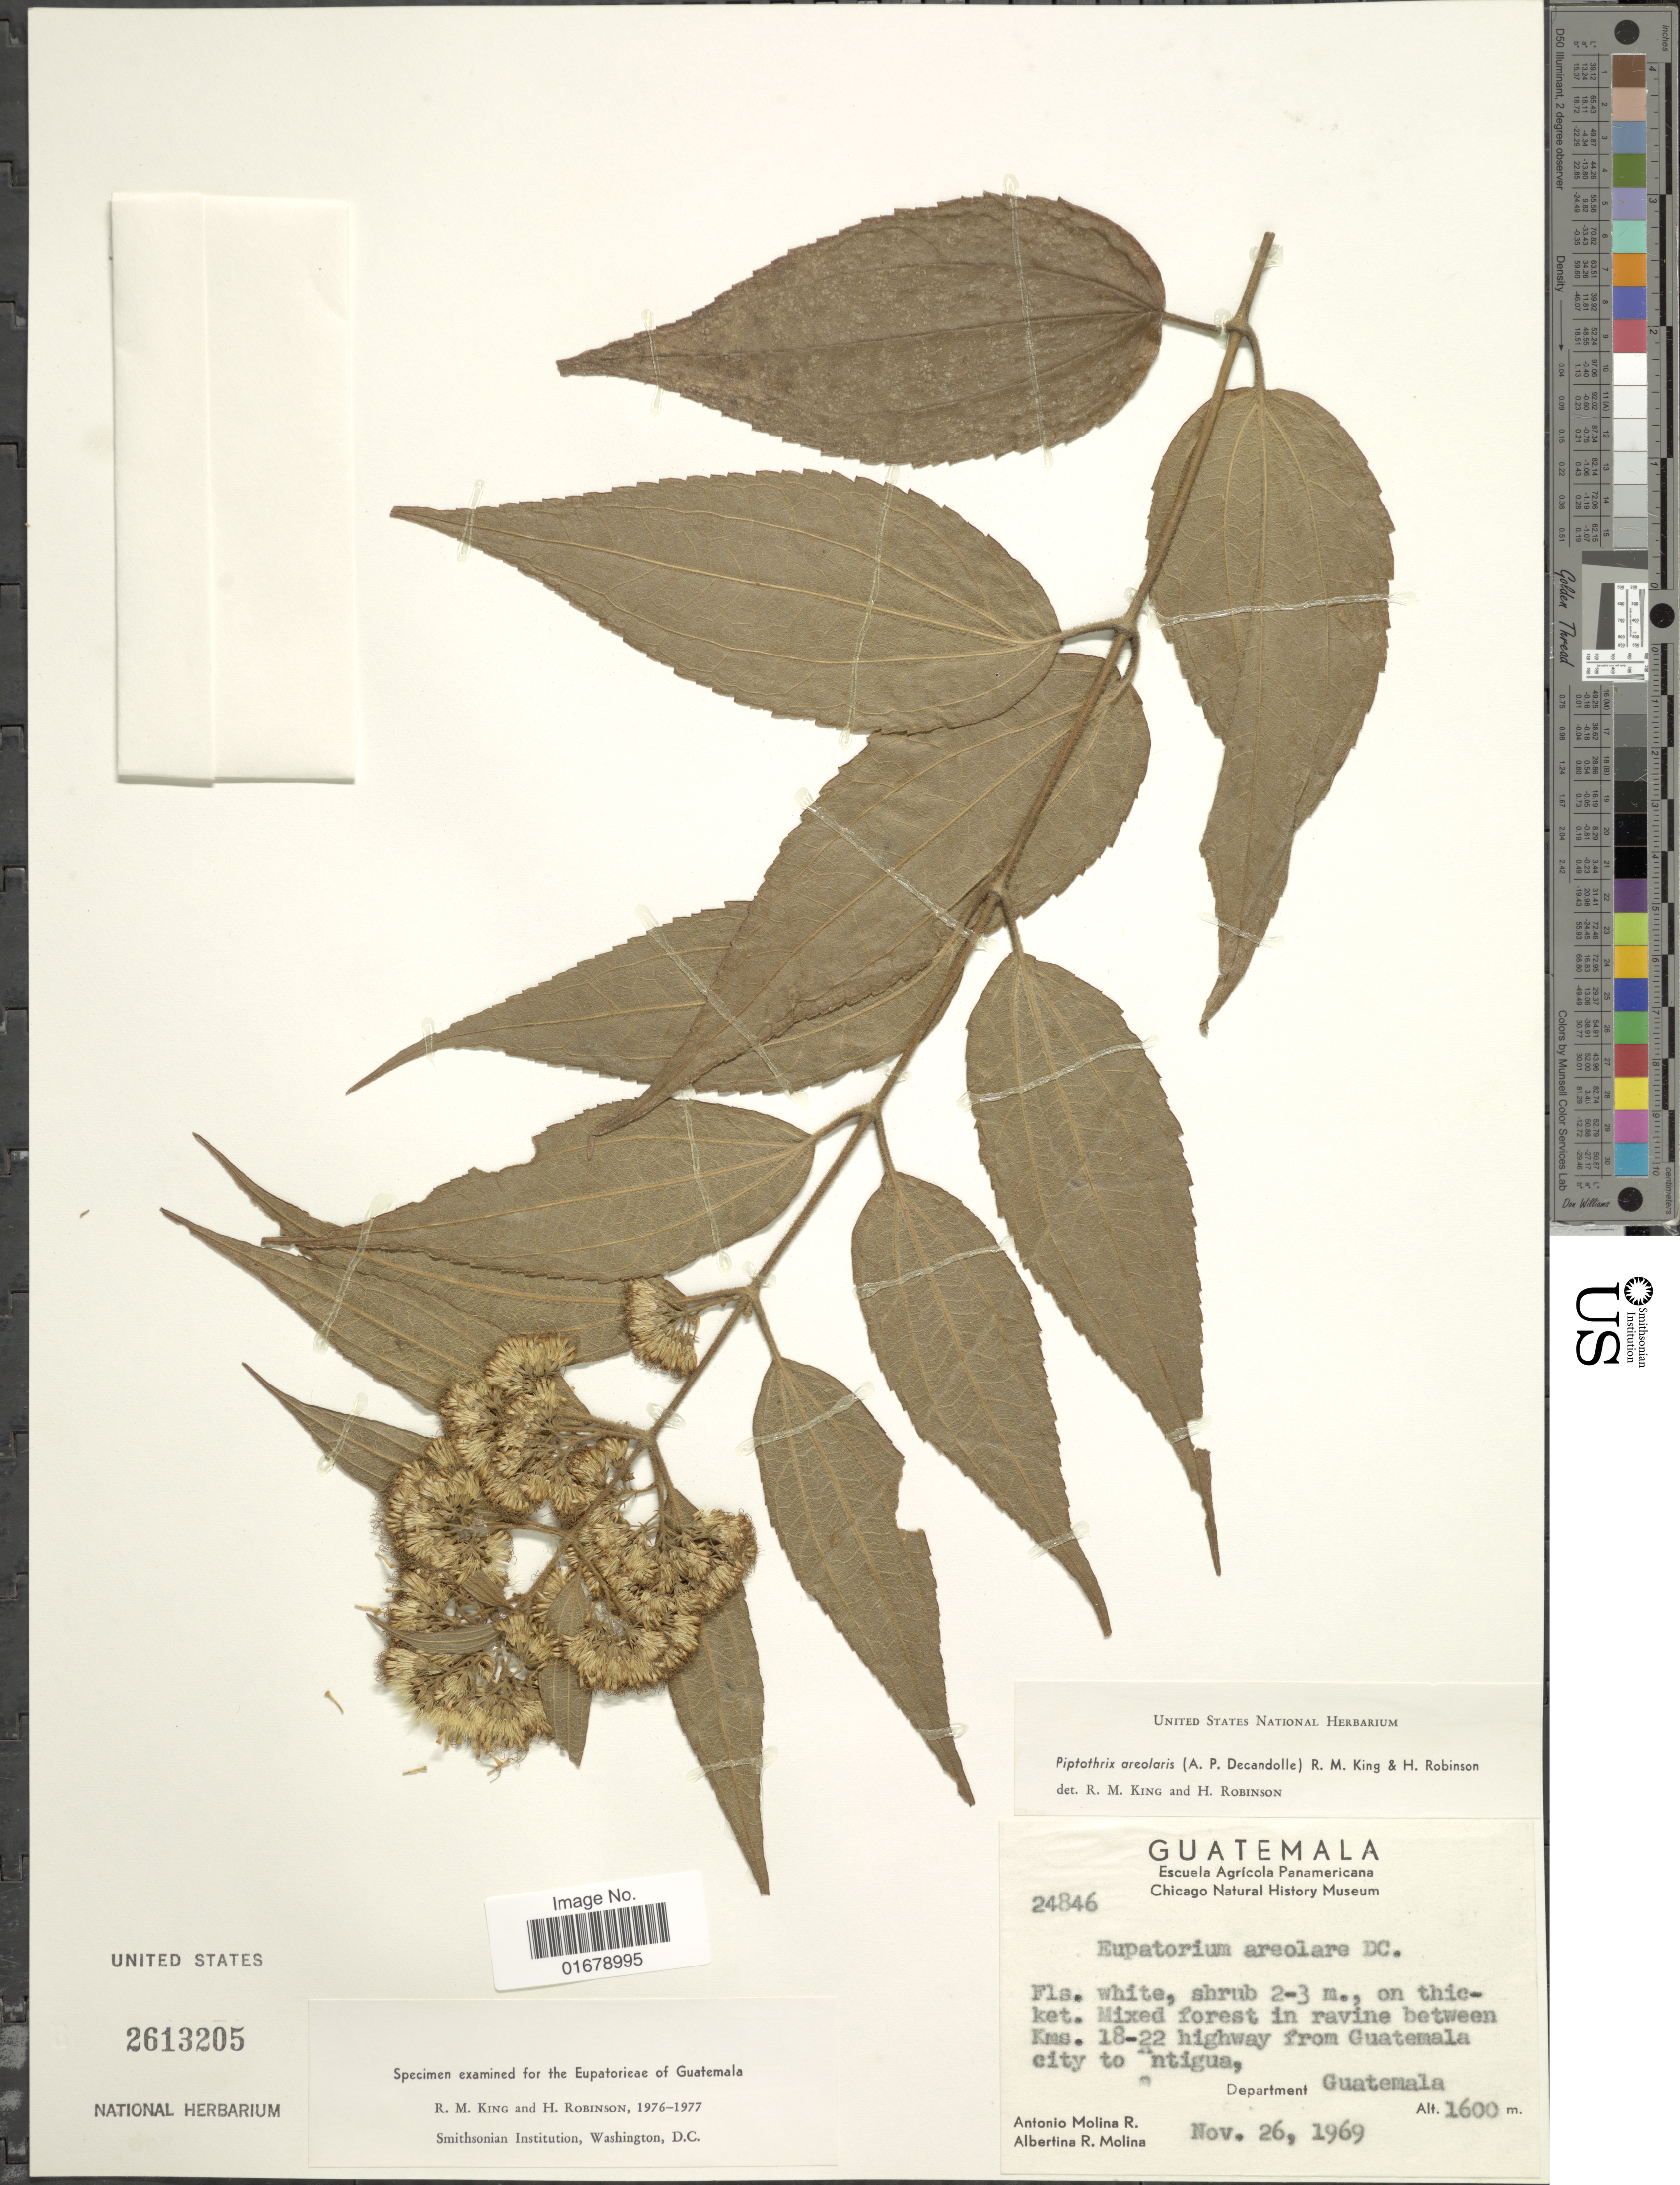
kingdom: Plantae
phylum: Tracheophyta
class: Magnoliopsida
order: Asterales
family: Asteraceae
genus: Piptothrix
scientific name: Piptothrix areolaris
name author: (DC.) R.M. King & H. Rob.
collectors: A. Molina R. & A. R. Molina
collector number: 24846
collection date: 1969-11-26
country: Guatemala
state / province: Guatemala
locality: Guatemala. Mixed forest in ravine between Kms. 18-22 highway from Guatemala city to Antigua. Department Guatemala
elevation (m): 1600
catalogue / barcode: US 2613205